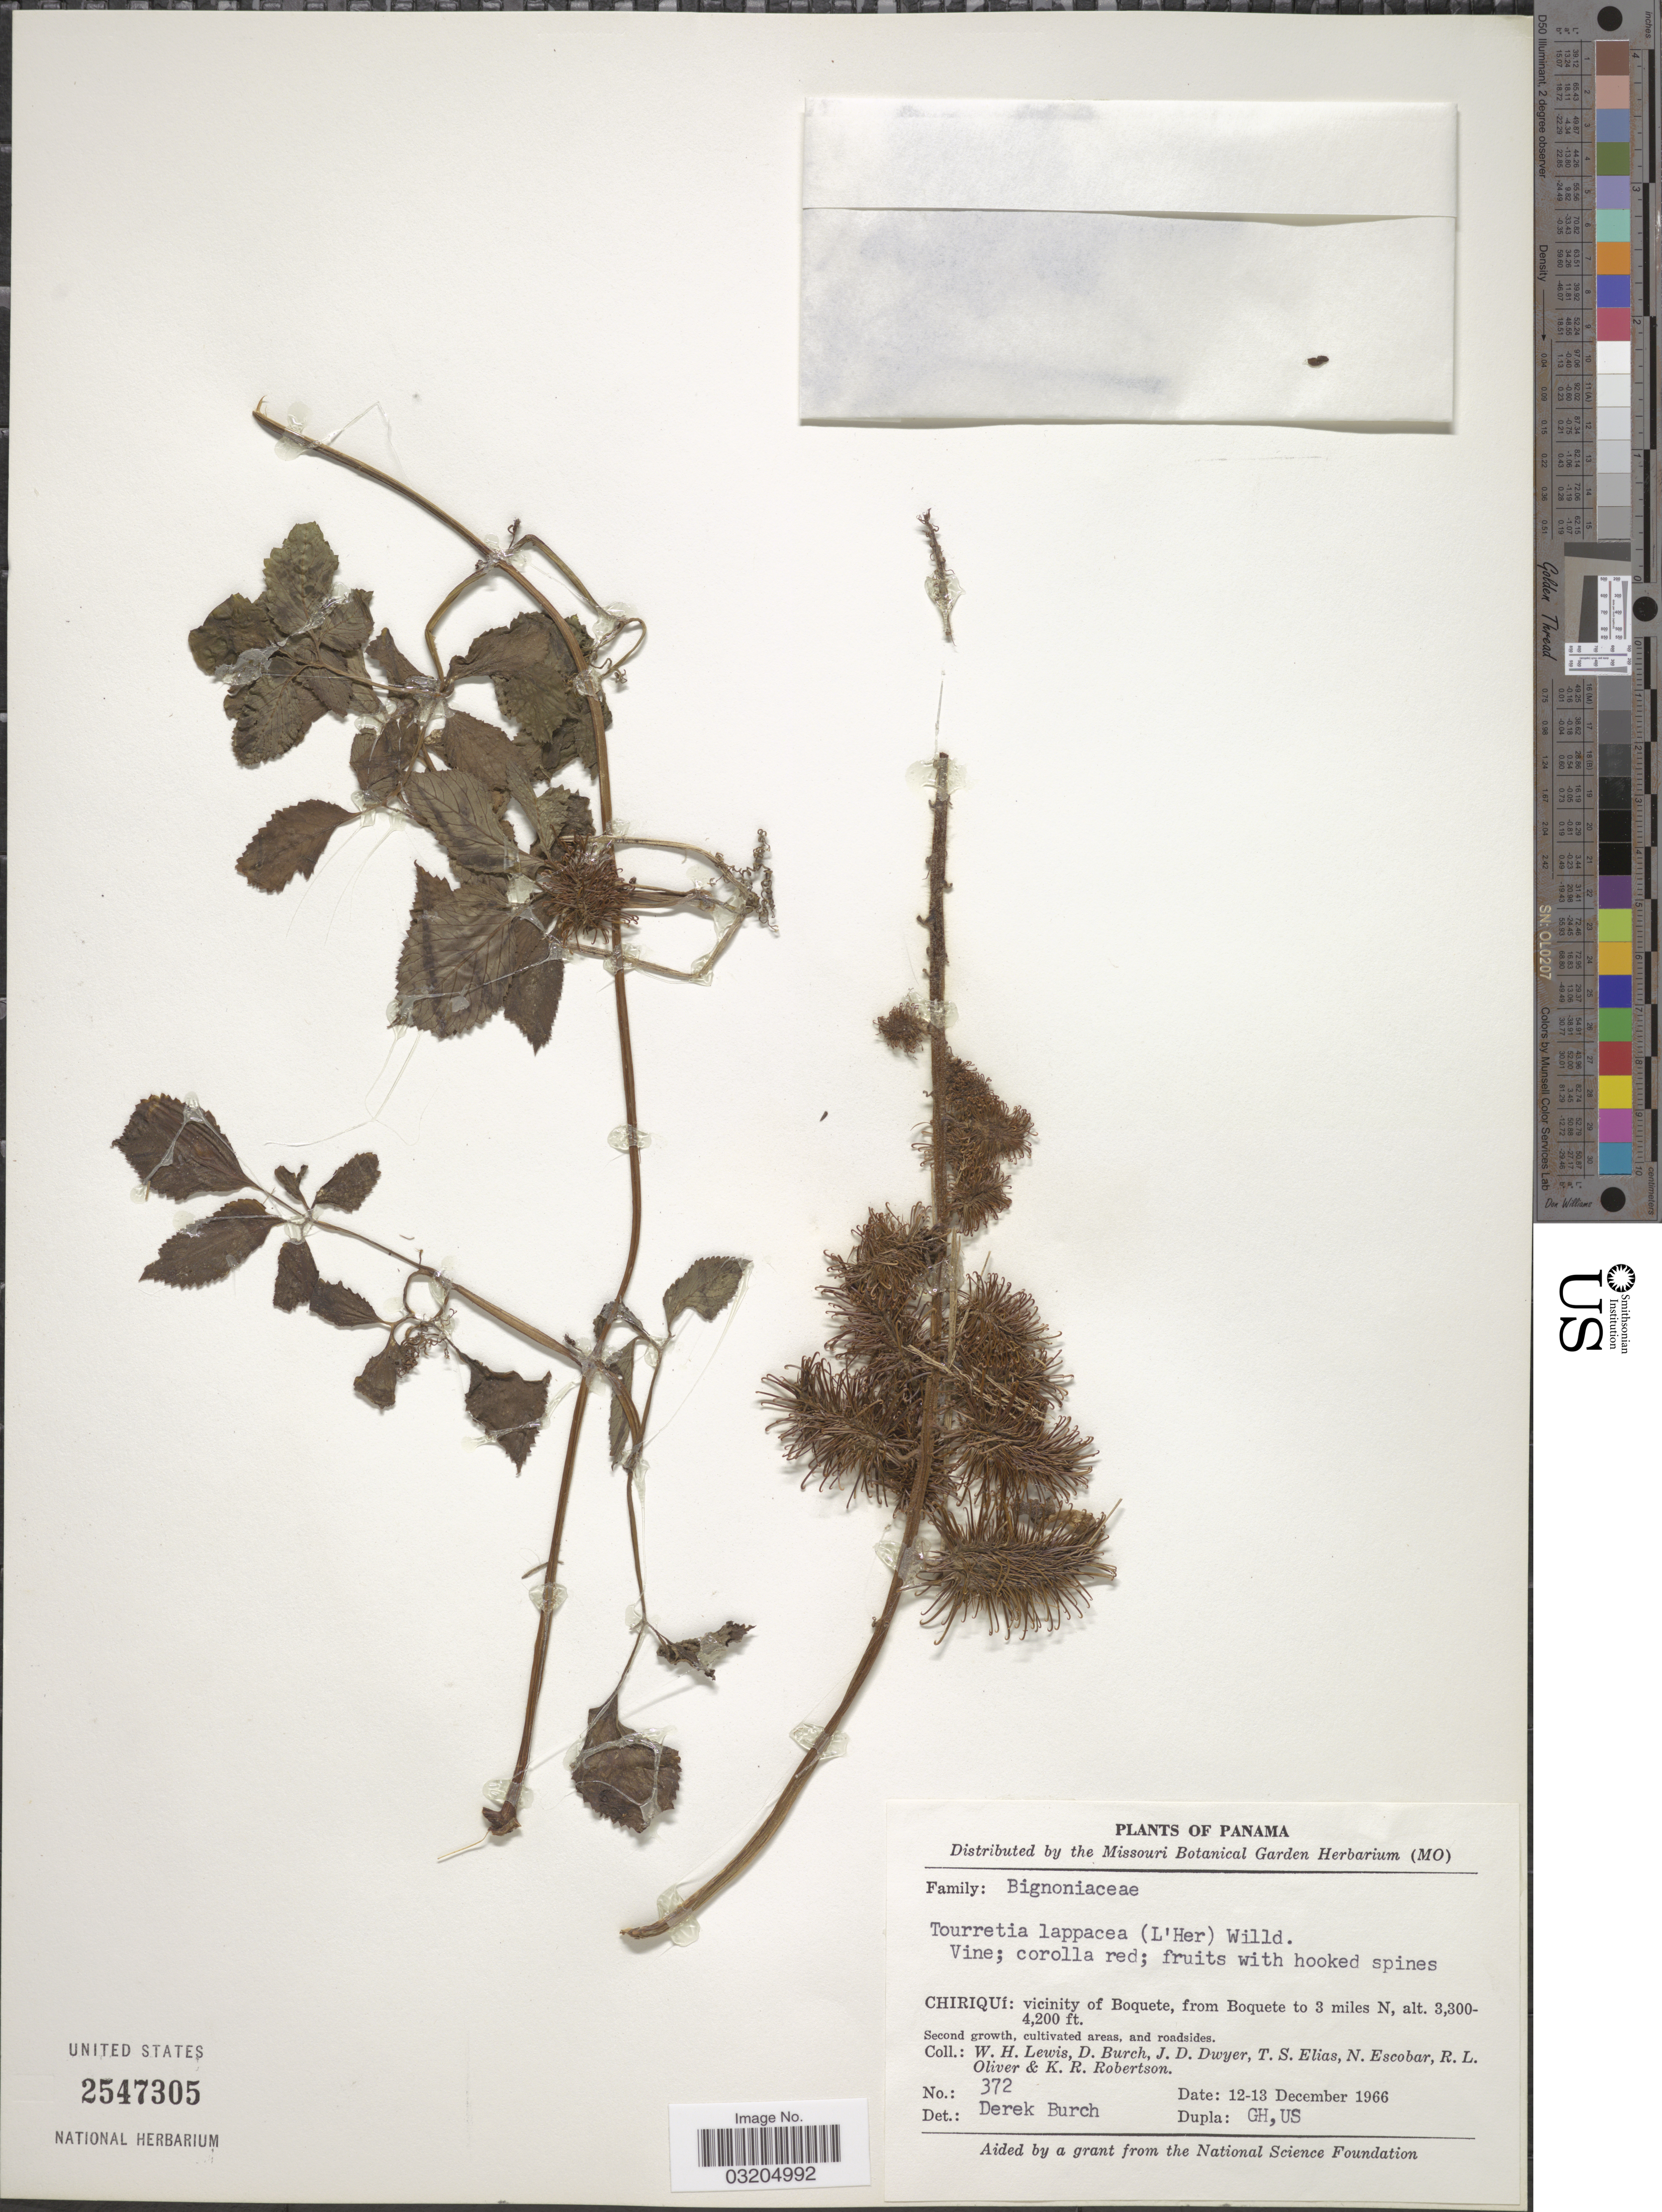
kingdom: Plantae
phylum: Tracheophyta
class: Magnoliopsida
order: Lamiales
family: Bignoniaceae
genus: Tourrettia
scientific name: Tourrettia lappacea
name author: (L'Hér.) Willd.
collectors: W. H. Lewis, D. Burch, J. D. Dwyer, T. S. Elias & et al.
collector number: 372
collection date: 1966-12-12/1966-12-13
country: Panama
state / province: Chiriqui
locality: Vicinity of Boquete, from Boquete to 3 miles N.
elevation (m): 1006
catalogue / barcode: US 2547305